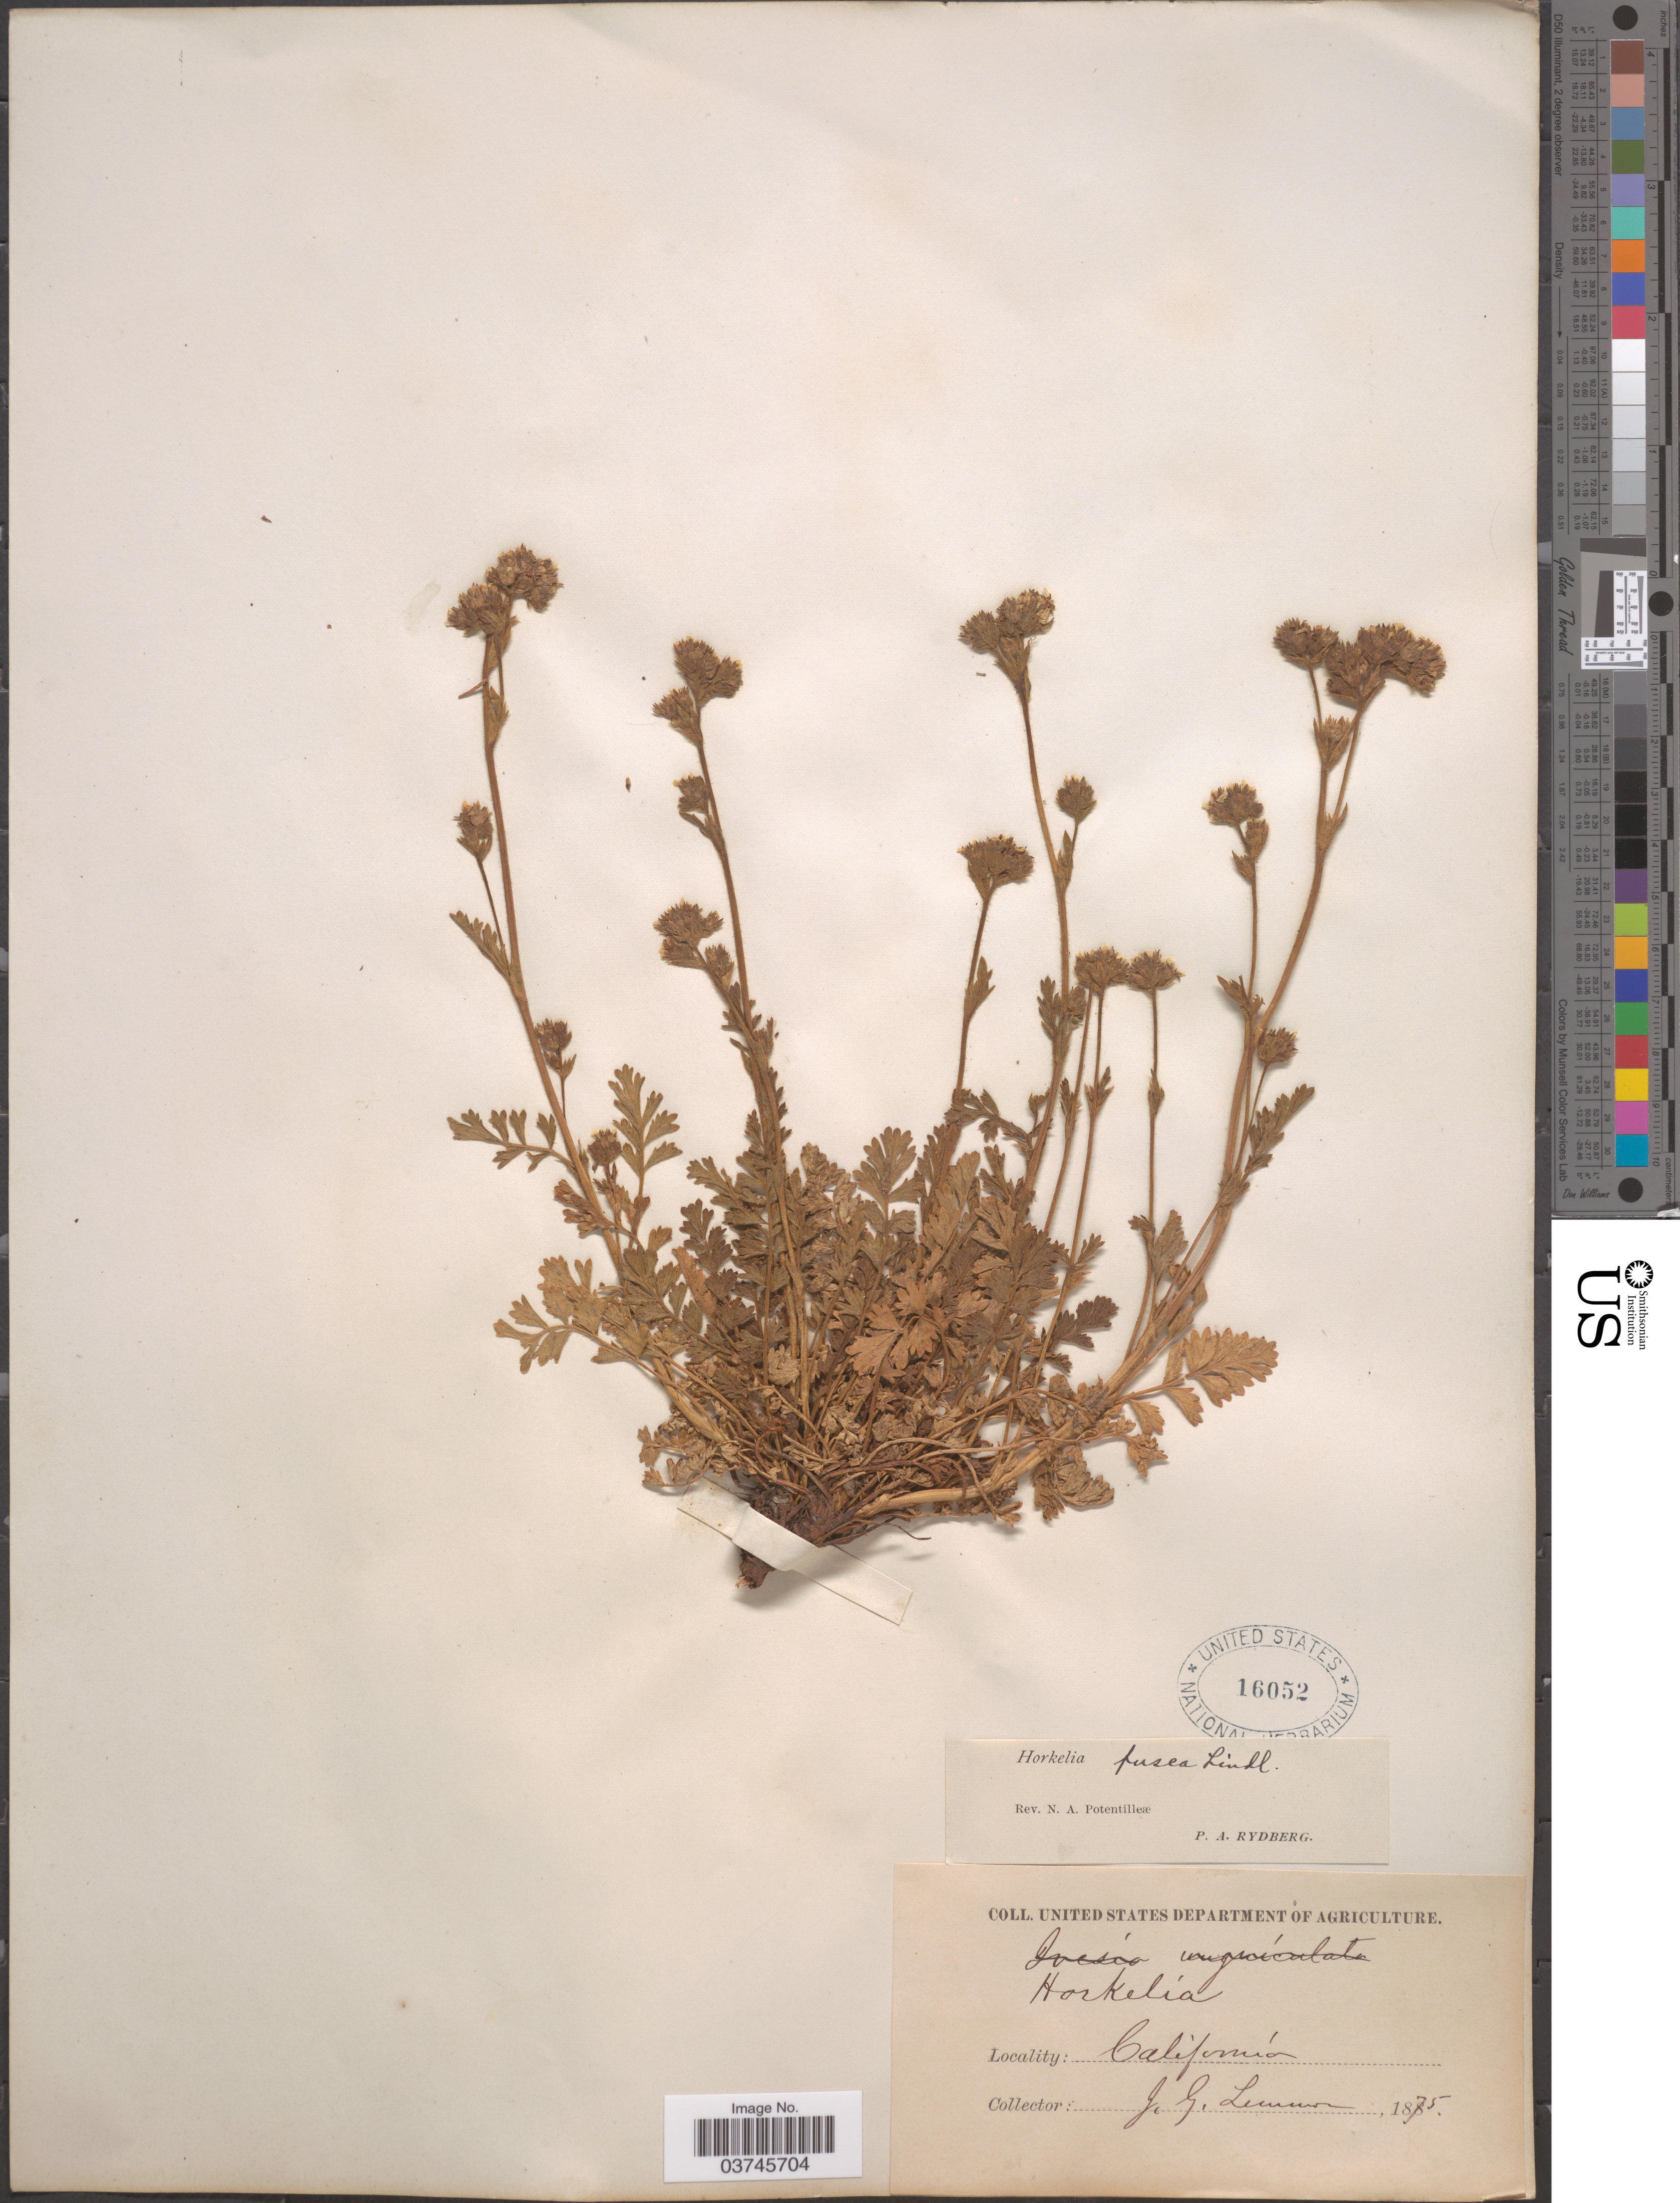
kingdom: Plantae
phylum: Tracheophyta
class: Magnoliopsida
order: Rosales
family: Rosaceae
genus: Potentilla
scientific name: Potentilla douglasii var. parviflora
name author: (Nutt. ex Hook. & Arn.) J.T. Howell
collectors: J. Lemmon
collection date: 1875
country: United States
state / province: California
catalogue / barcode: US 16052